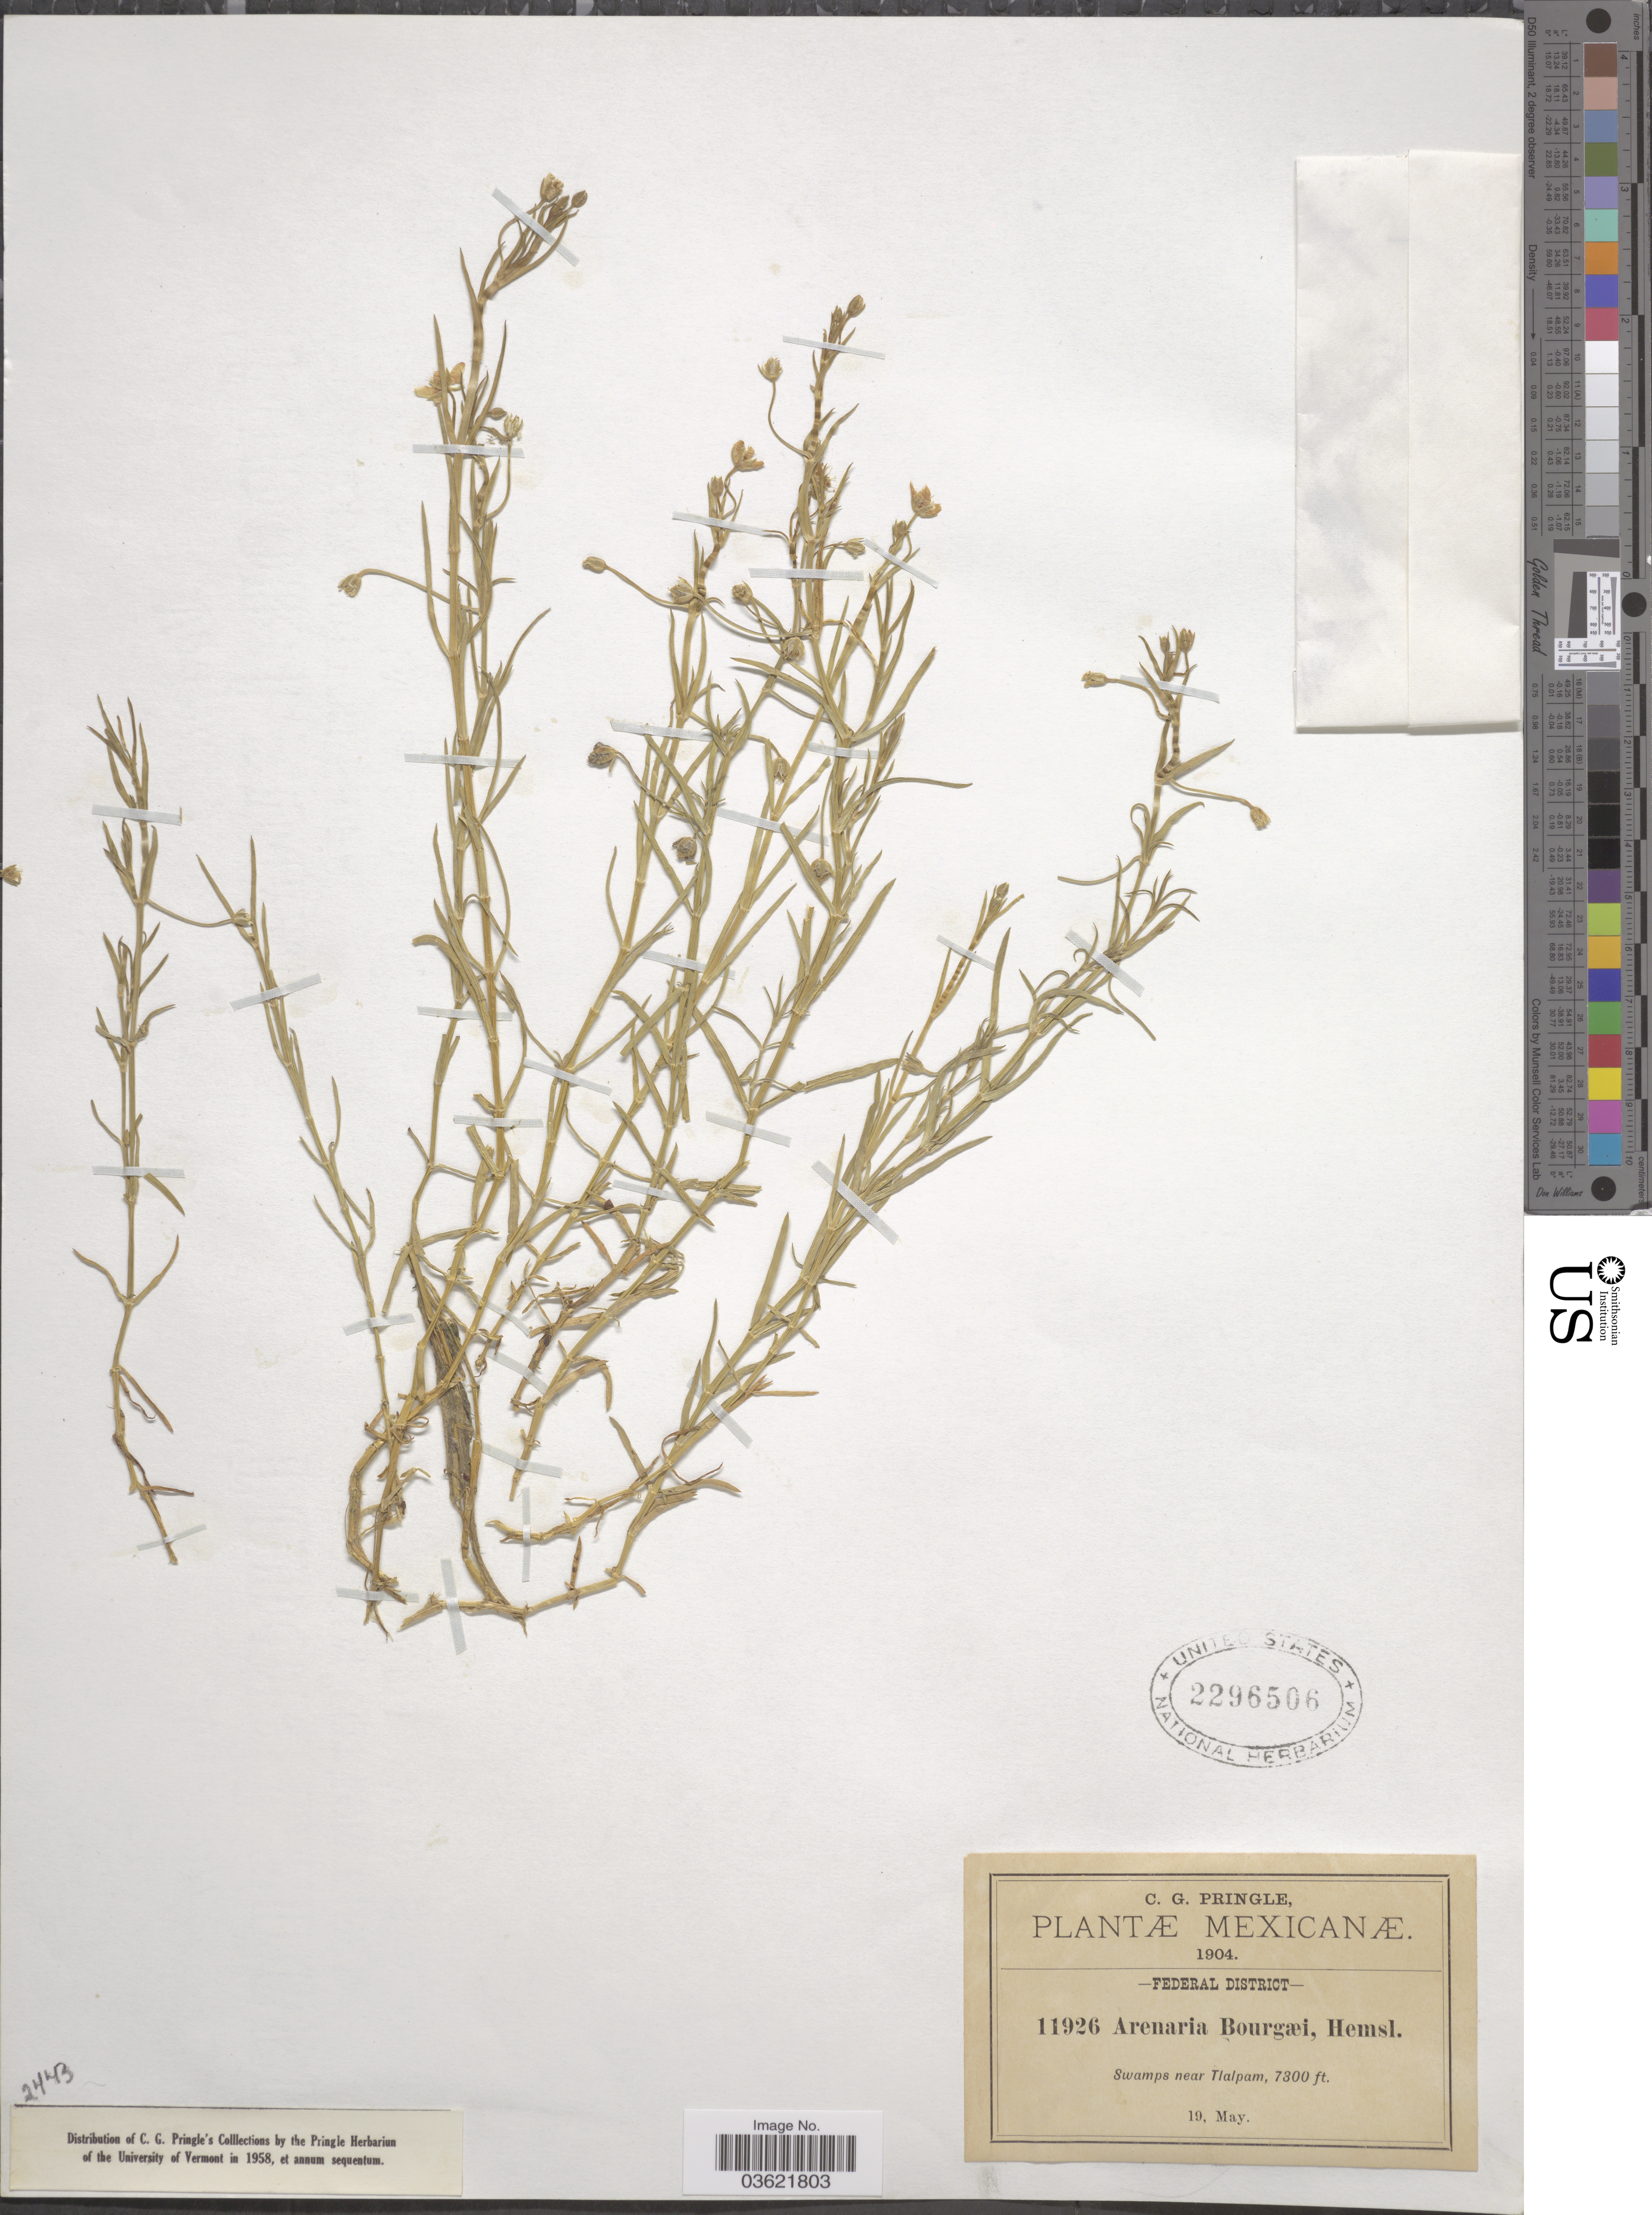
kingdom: Plantae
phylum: Tracheophyta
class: Magnoliopsida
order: Caryophyllales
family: Caryophyllaceae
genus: Arenaria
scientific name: Arenaria paludicola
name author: B.L. Rob.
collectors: C. G. Pringle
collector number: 11926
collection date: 1904-05-19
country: Mexico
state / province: Distrito Federal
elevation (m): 2225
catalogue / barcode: US 2296506